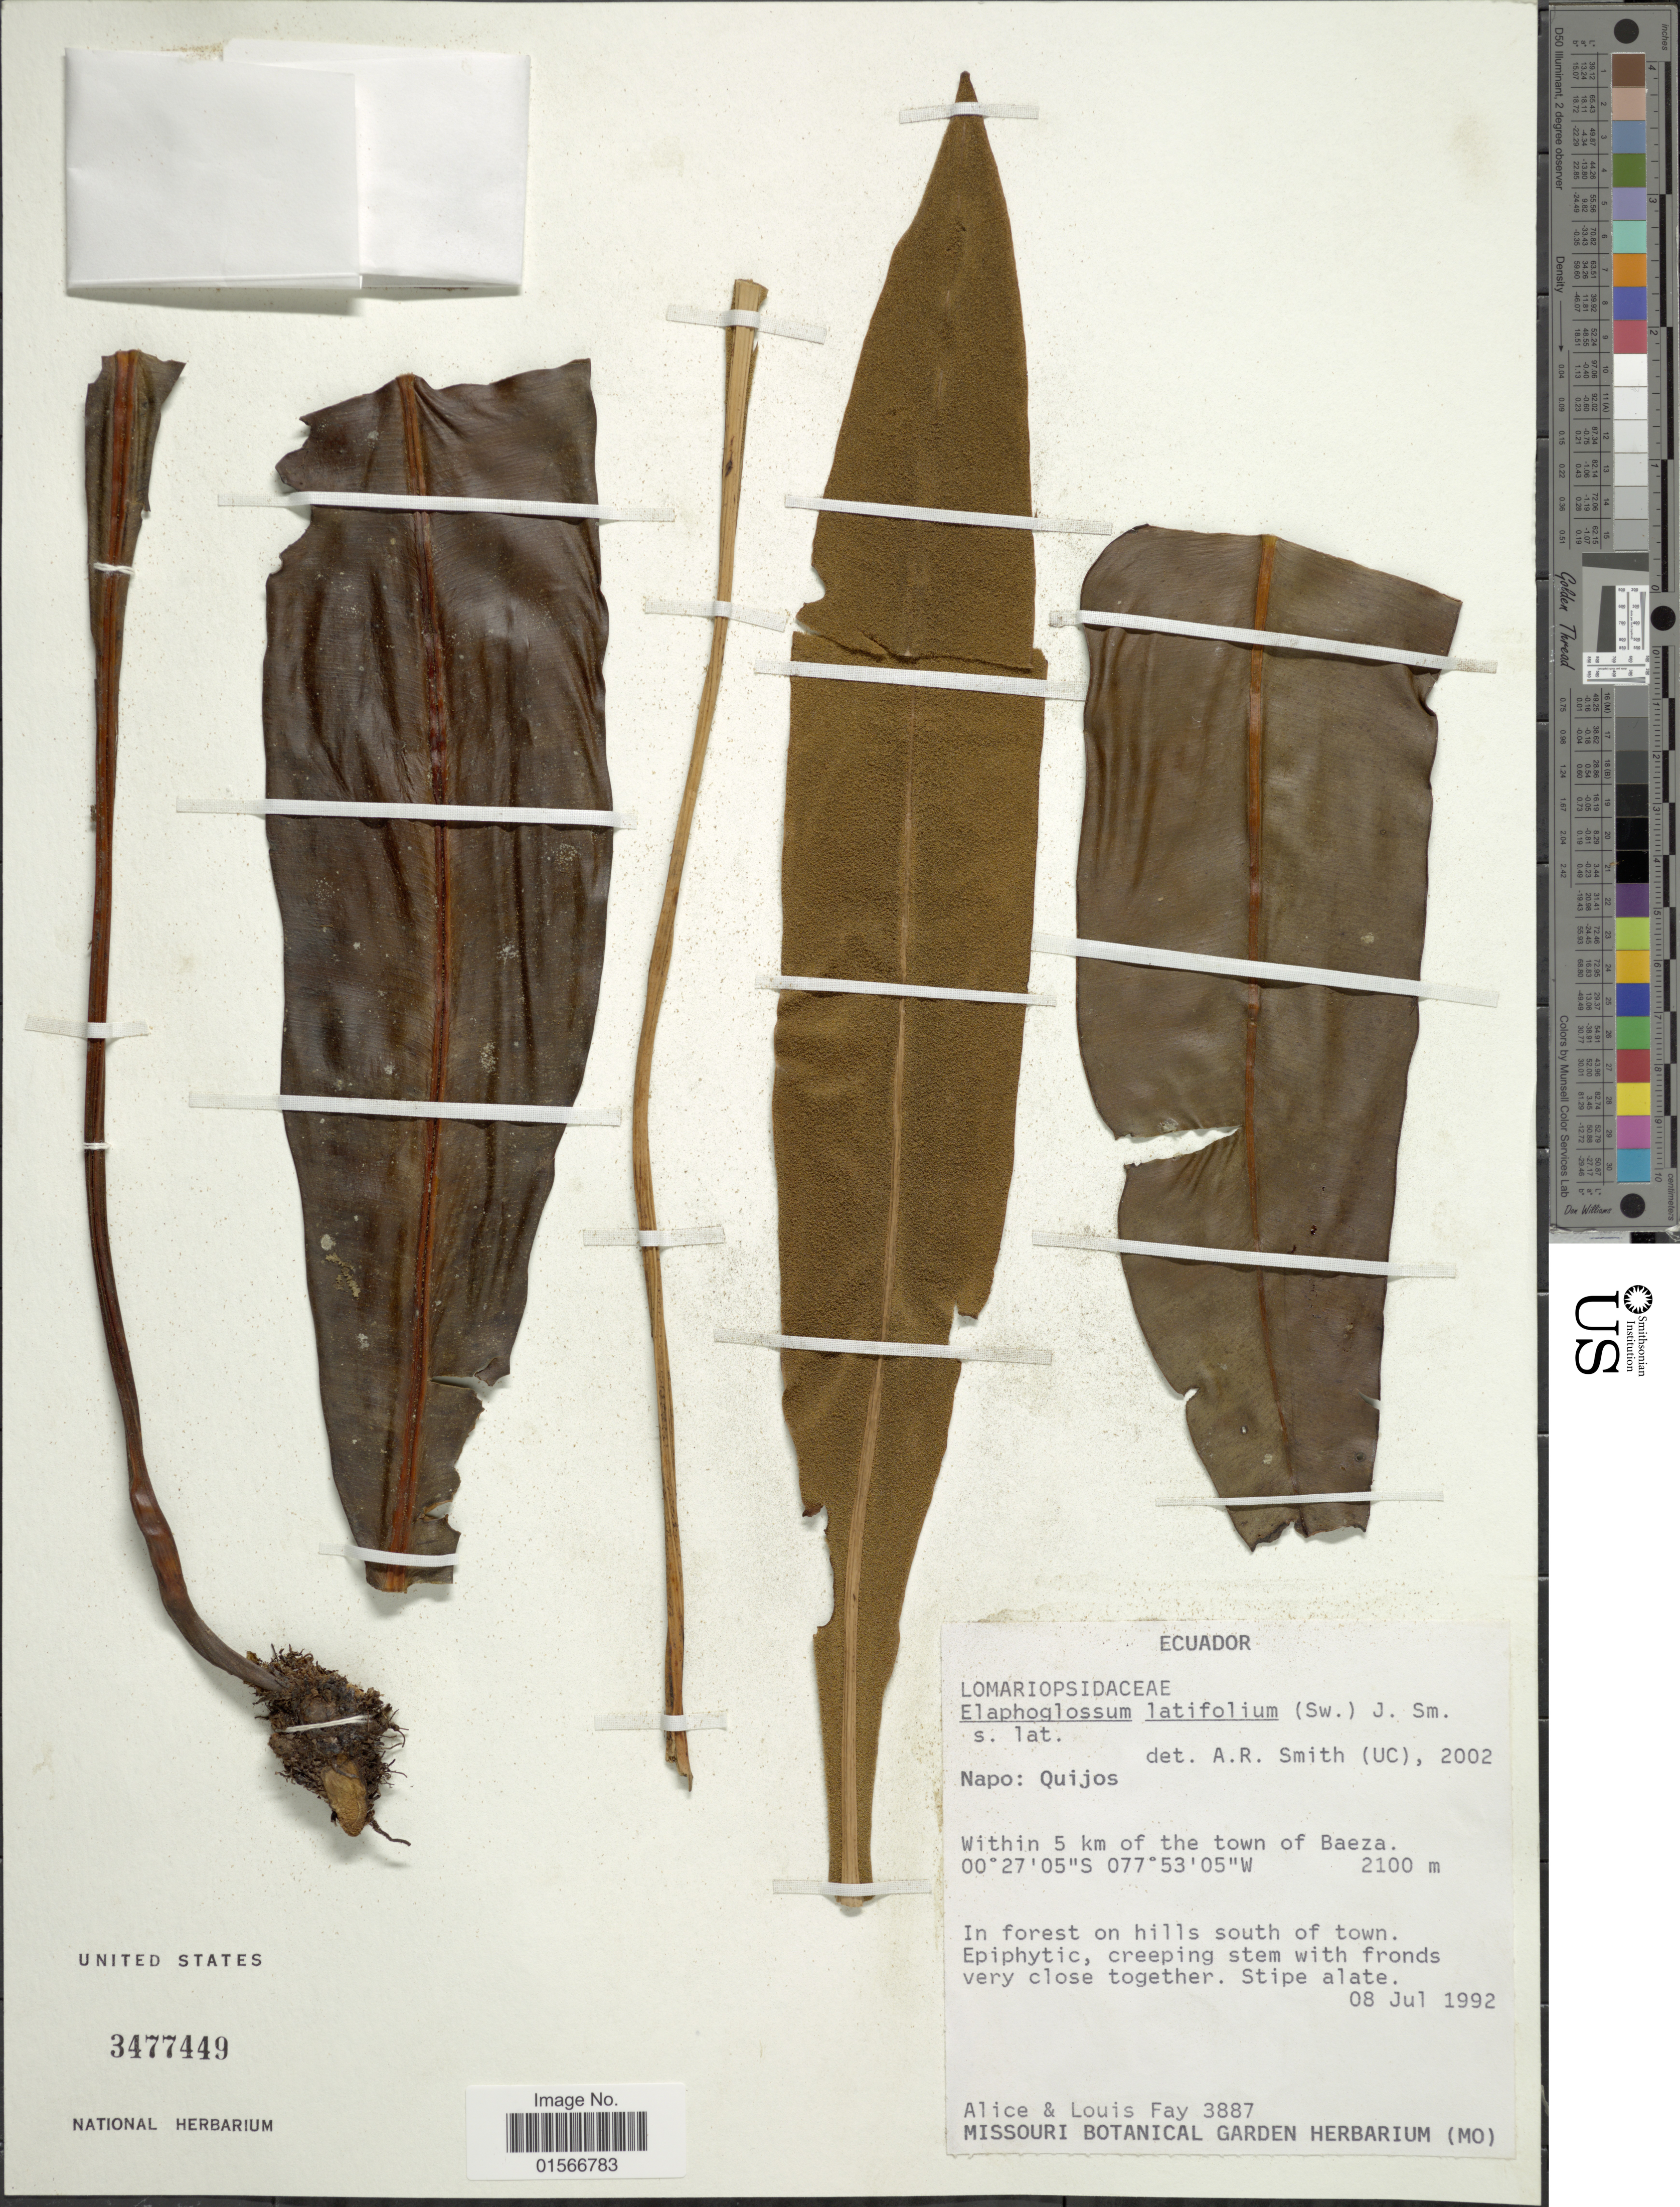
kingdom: Plantae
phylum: Tracheophyta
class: Polypodiopsida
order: Polypodiales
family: Dryopteridaceae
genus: Elaphoglossum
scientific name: Elaphoglossum latifolium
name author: (Sw.) J. Sm.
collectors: A. Fay & L. Fay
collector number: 3887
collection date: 1992-07-08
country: Ecuador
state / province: Napo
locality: Quijos,Within 5 km of the town of Baeza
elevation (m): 2100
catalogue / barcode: US 3477449